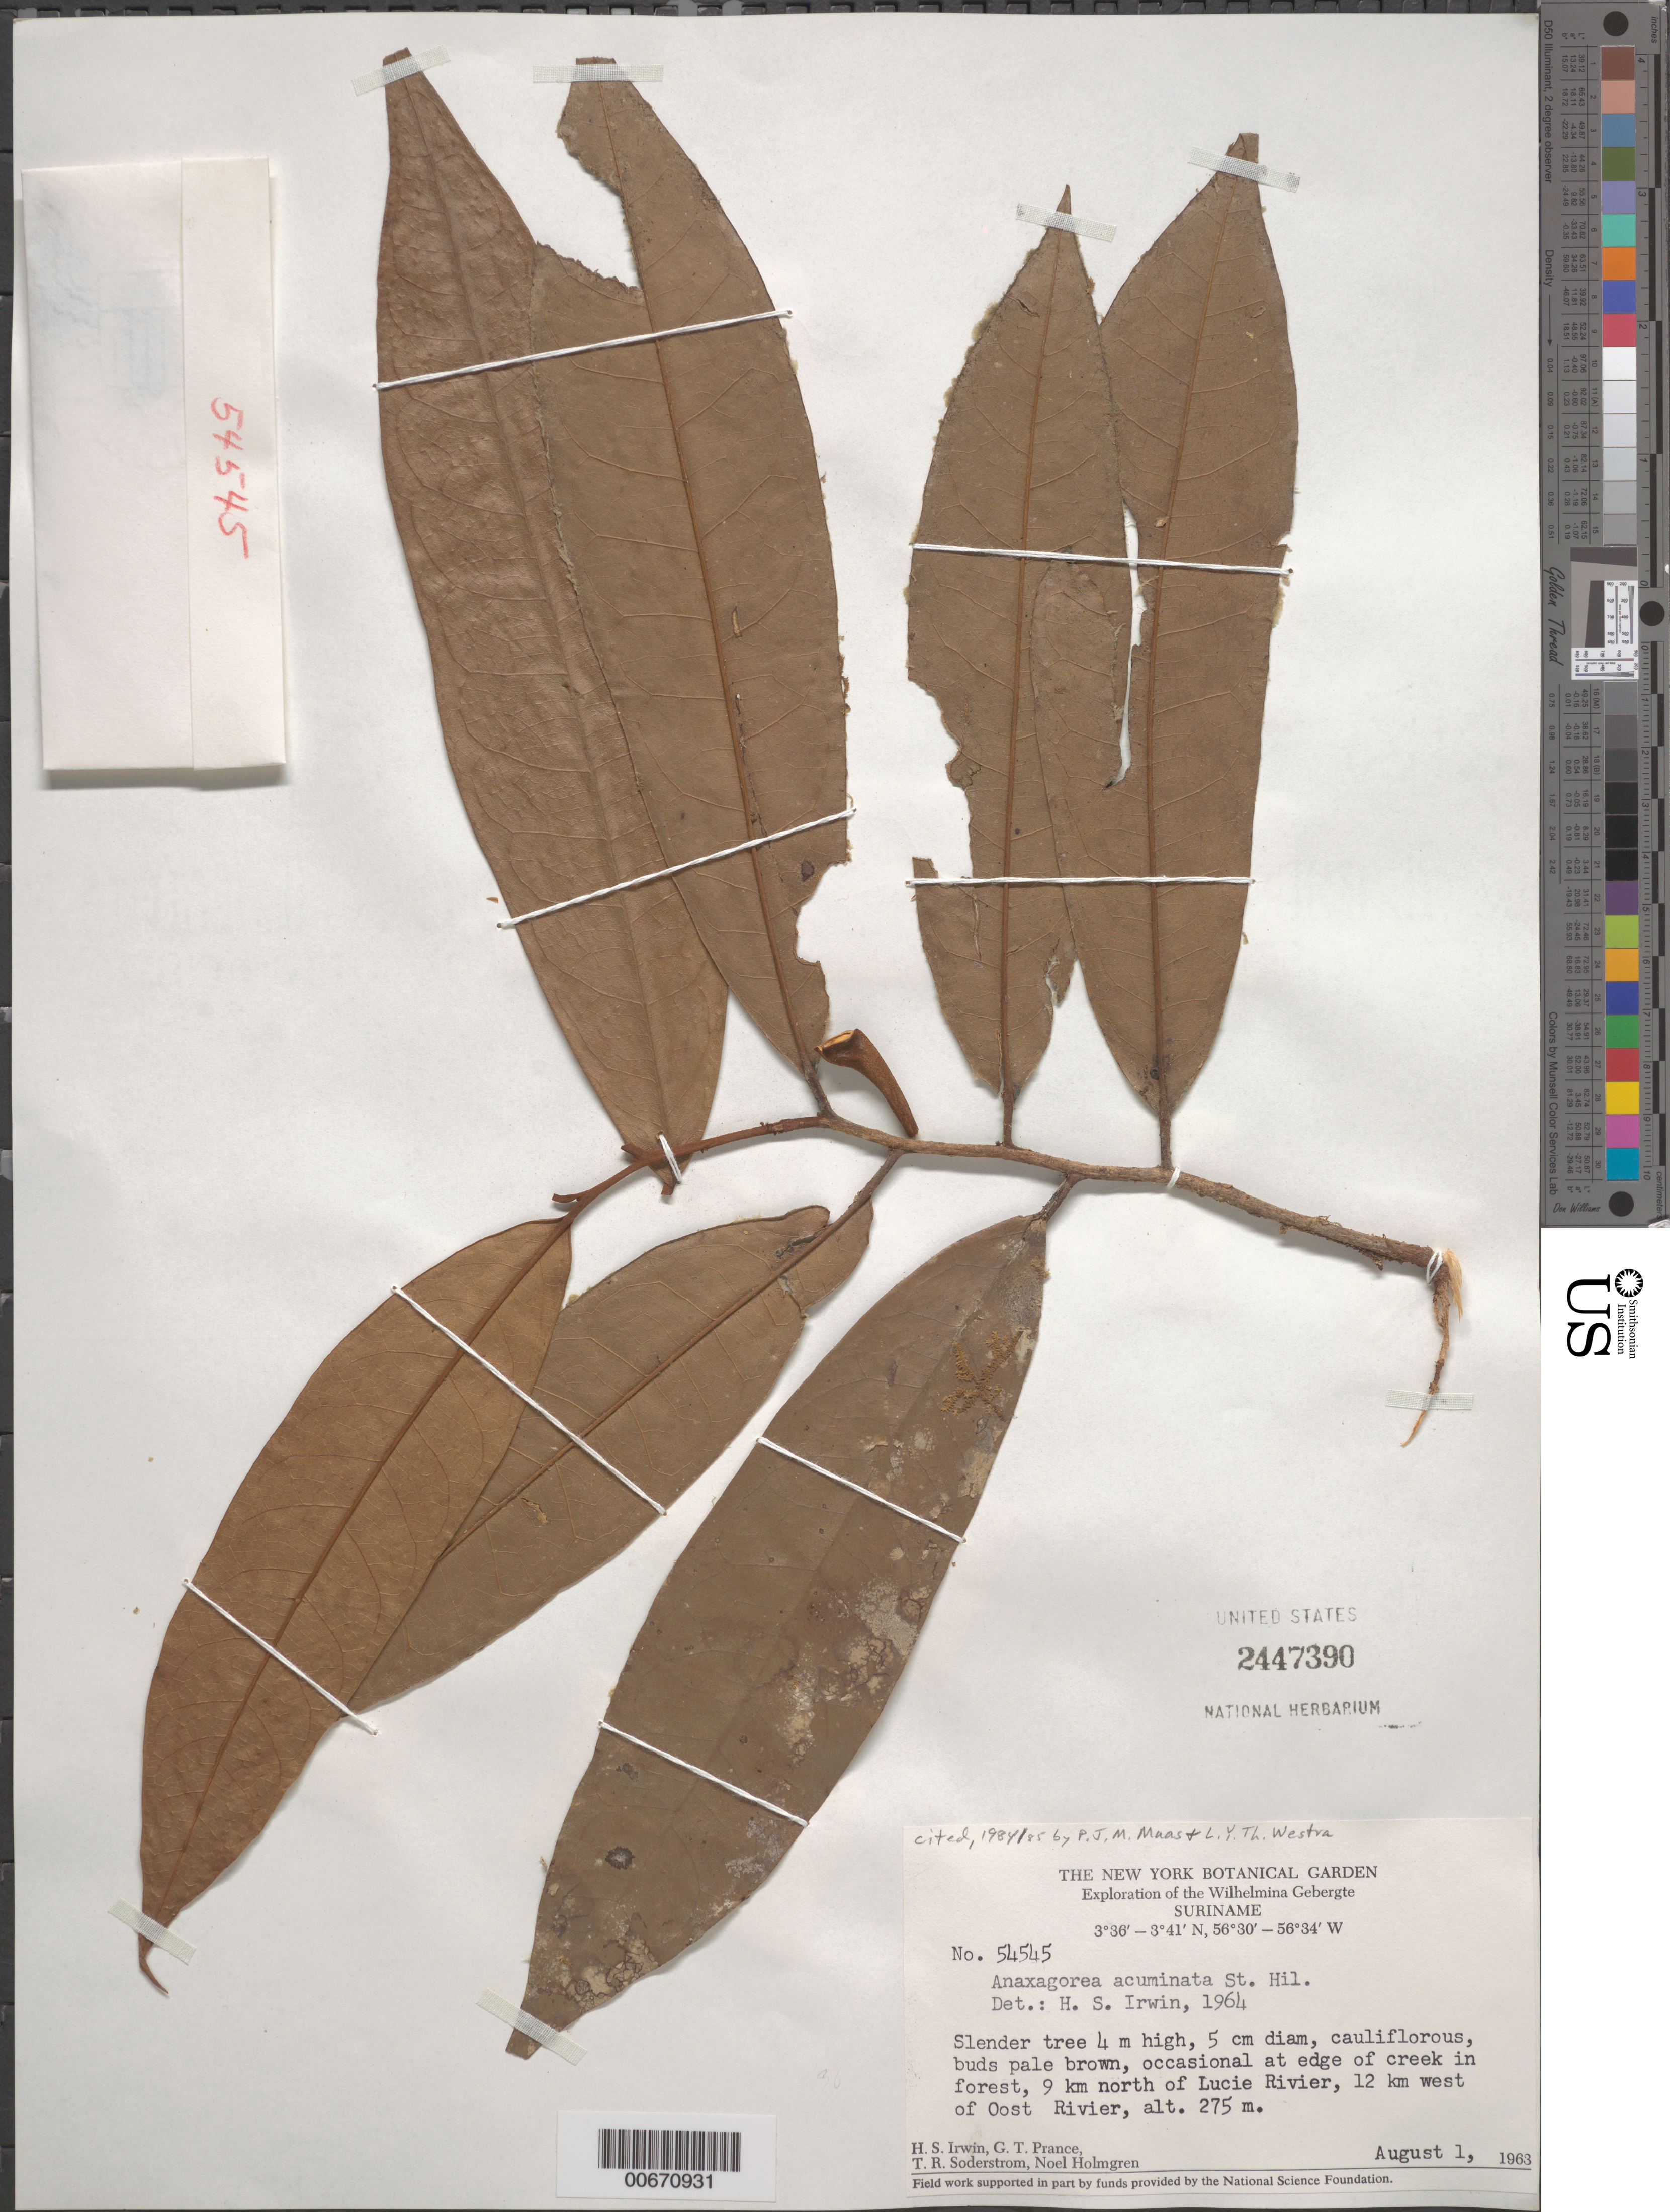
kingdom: Plantae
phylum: Tracheophyta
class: Magnoliopsida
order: Magnoliales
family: Annonaceae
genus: Anaxagorea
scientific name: Anaxagorea acuminata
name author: (Dunal) A. DC.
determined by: Maas, P. J.; Westra, L. Y.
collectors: H. Irwin, G. T. Prance, T. R. Soderstrom & N. H. Holmgren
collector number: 54545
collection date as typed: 1-Aug-63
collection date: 1963-08-01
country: Suriname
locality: Lucie R., 9 km N of and 12 km W of Oost R., Wilhelmina Gebergte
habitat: Edge of creek in forest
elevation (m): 275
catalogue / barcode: US 2447390